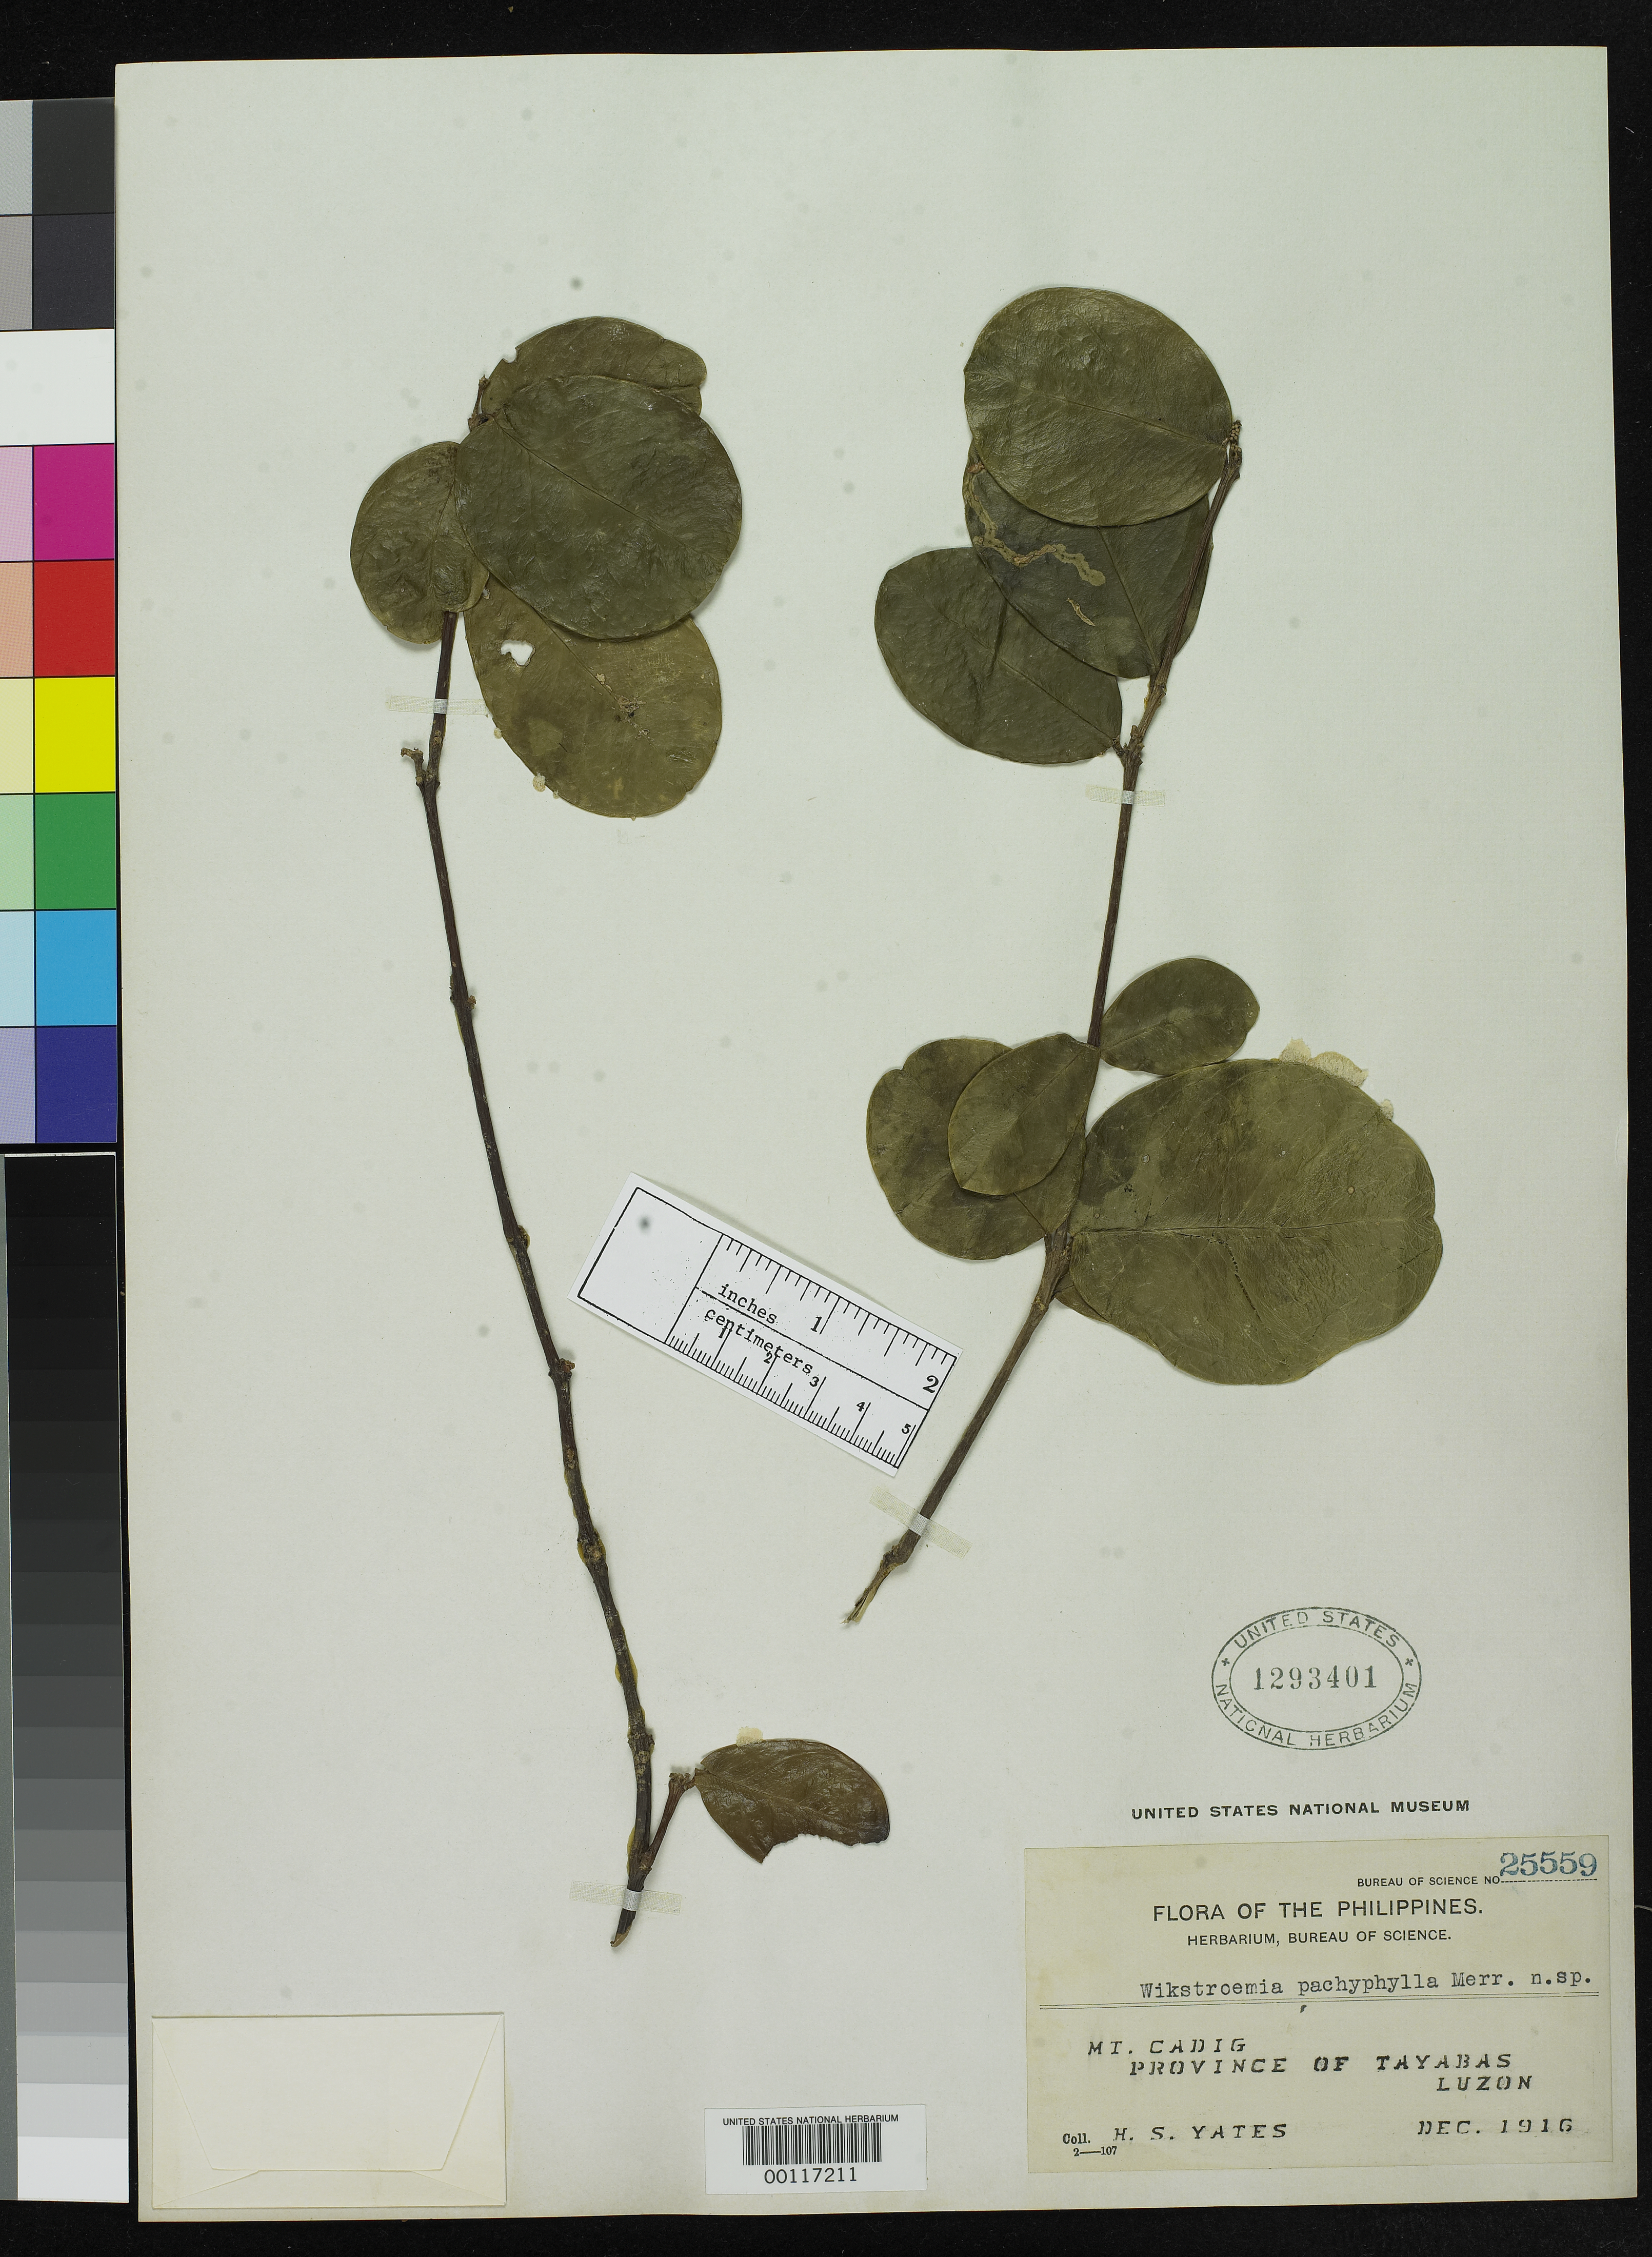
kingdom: Plantae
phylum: Tracheophyta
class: Magnoliopsida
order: Malvales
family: Thymelaeaceae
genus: Wikstroemia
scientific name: Wikstroemia pachyphylla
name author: Merr.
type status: Isotype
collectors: H. S. Yates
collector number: Bur. Sci. 25559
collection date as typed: Dec 1916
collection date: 1916-12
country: Philippines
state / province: Calabarzon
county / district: Quezon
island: Luzon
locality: Mt. Cadig.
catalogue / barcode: US 1293401